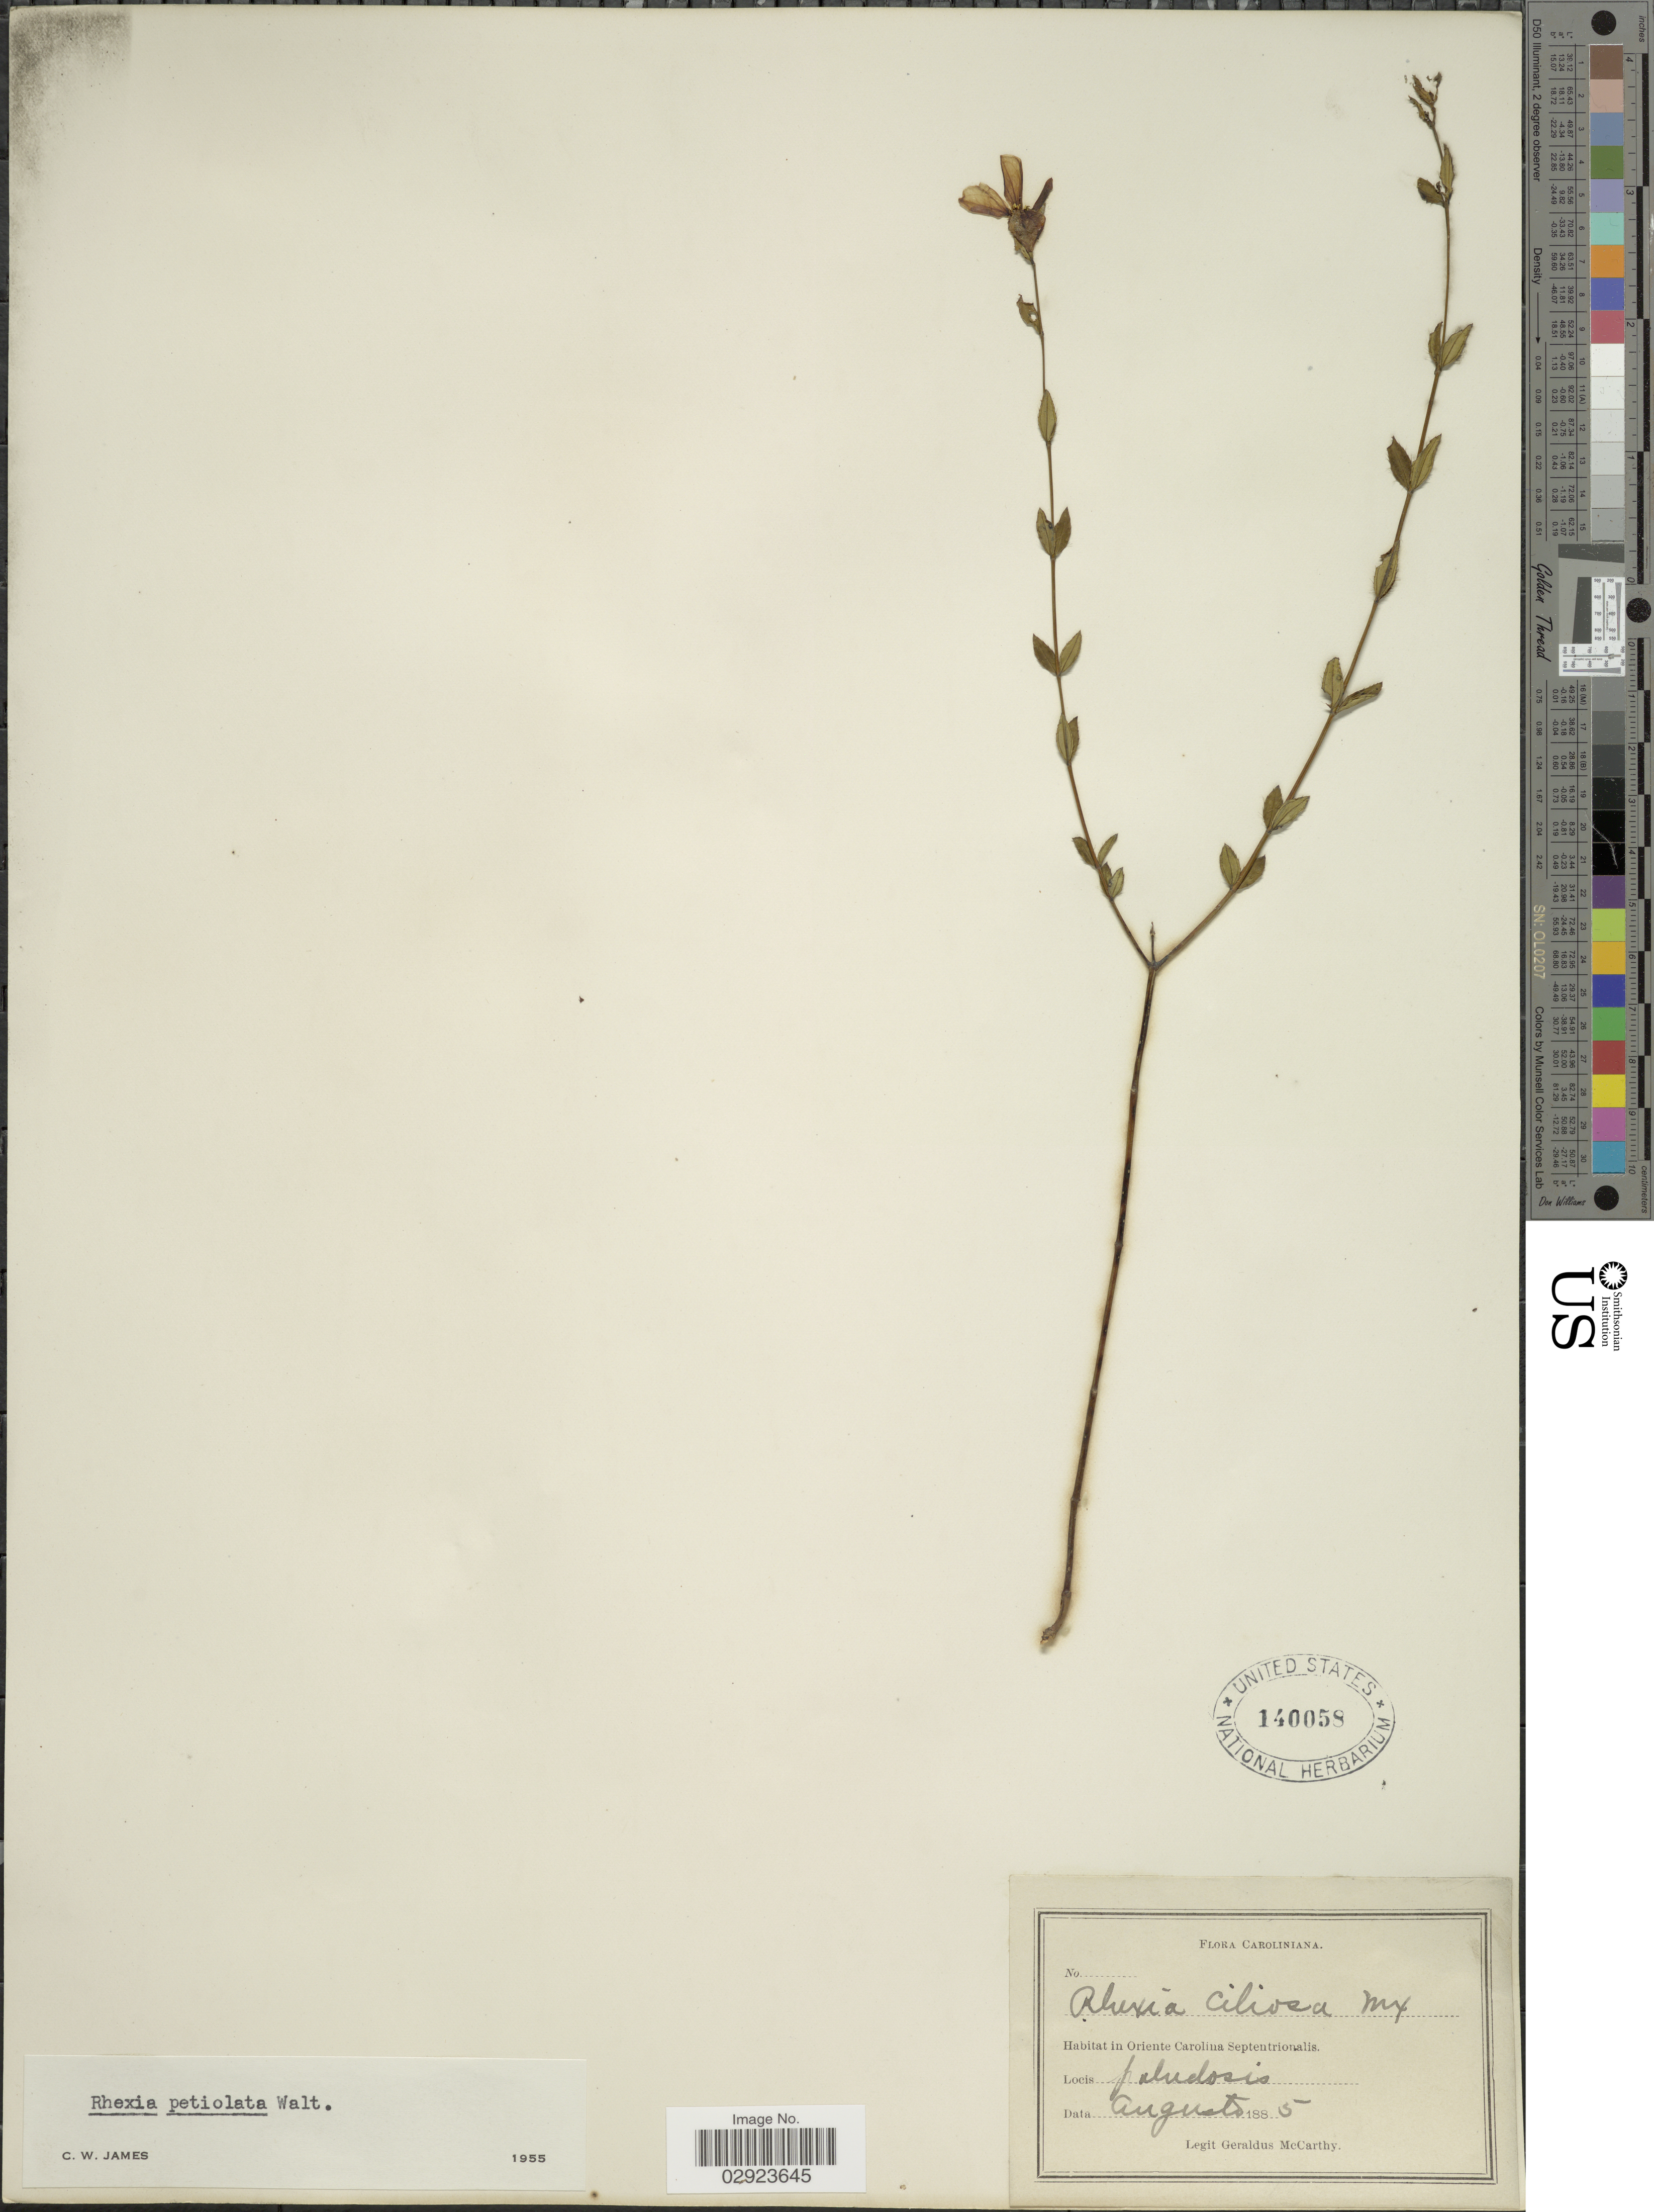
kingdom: Plantae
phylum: Tracheophyta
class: Magnoliopsida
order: Myrtales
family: Melastomataceae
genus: Rhexia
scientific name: Rhexia petiolata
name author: Walter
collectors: M. McCarthy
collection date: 1885-08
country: United States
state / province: North Carolina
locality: Caroliniana. In Oriente Carolina Septentrionalis.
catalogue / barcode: US 140058